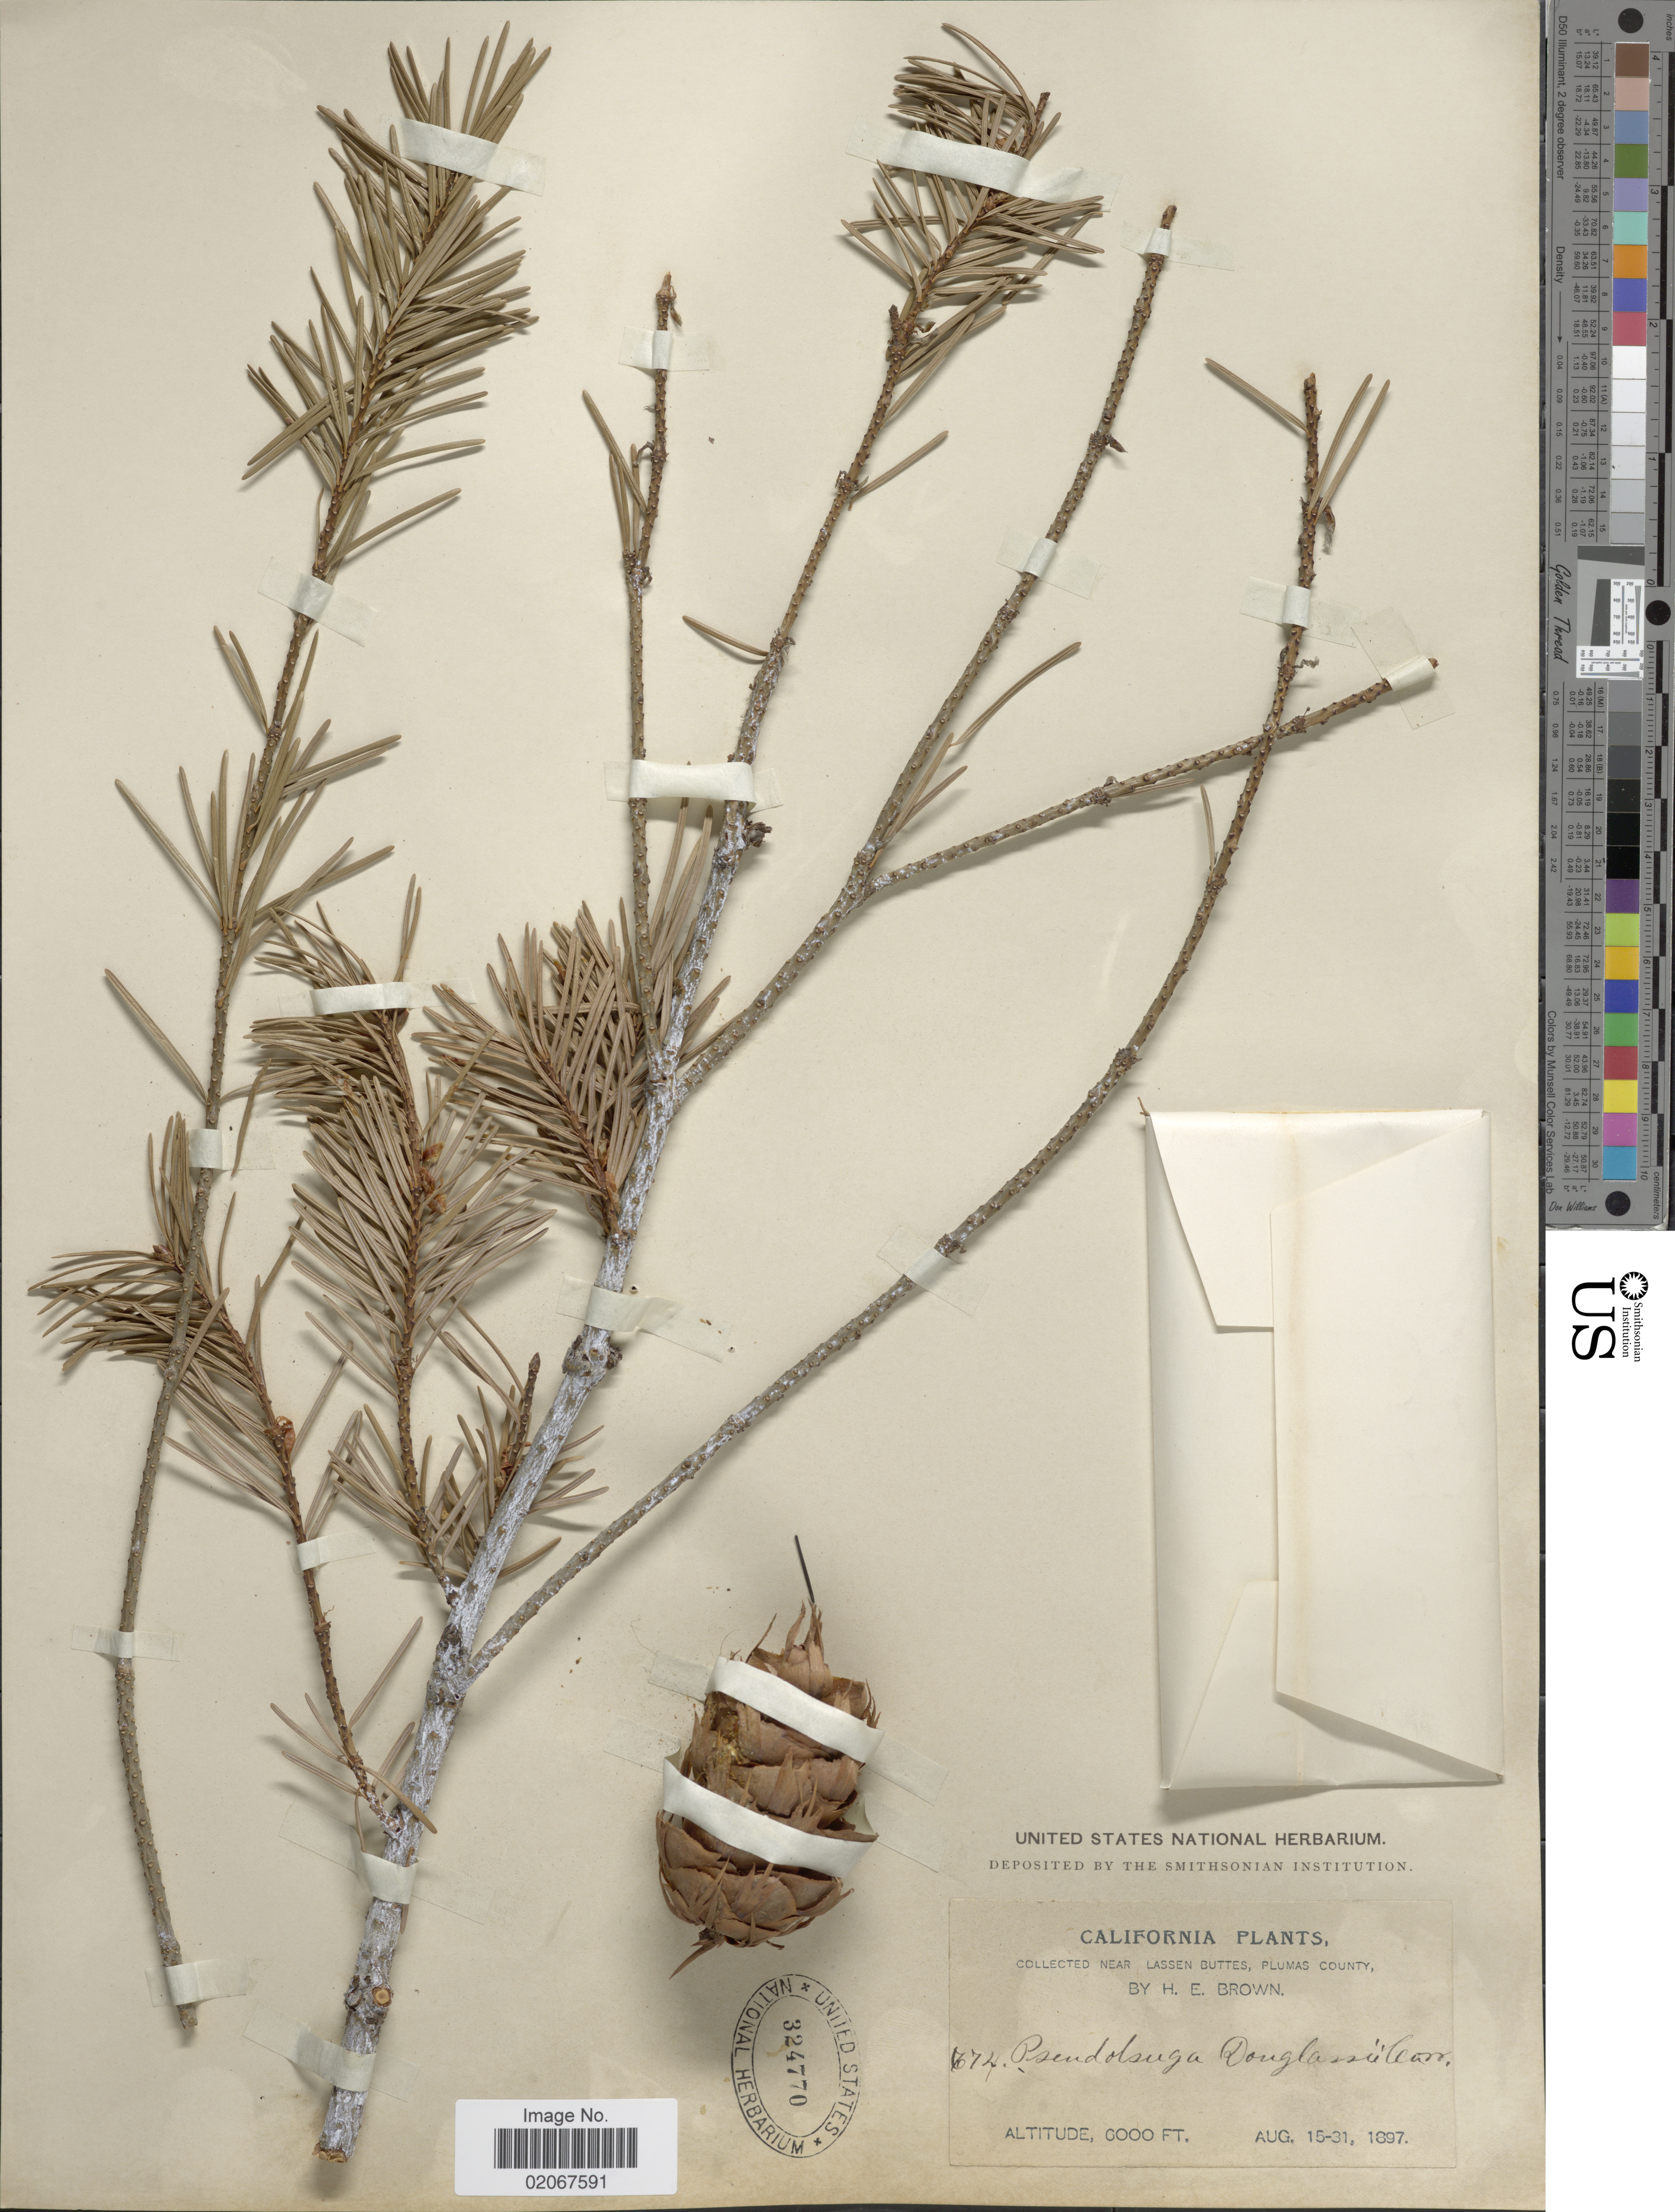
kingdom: Plantae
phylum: Tracheophyta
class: Pinopsida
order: Pinales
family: Pinaceae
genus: Pseudotsuga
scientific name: Pseudotsuga menziesii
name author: (Mirb.) Franco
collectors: H. Brown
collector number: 674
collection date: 1897-08-15/1897-08-31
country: United States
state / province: California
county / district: Plumas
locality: Near Lassen Buttes, Plumas County.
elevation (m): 1829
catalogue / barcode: US 324770